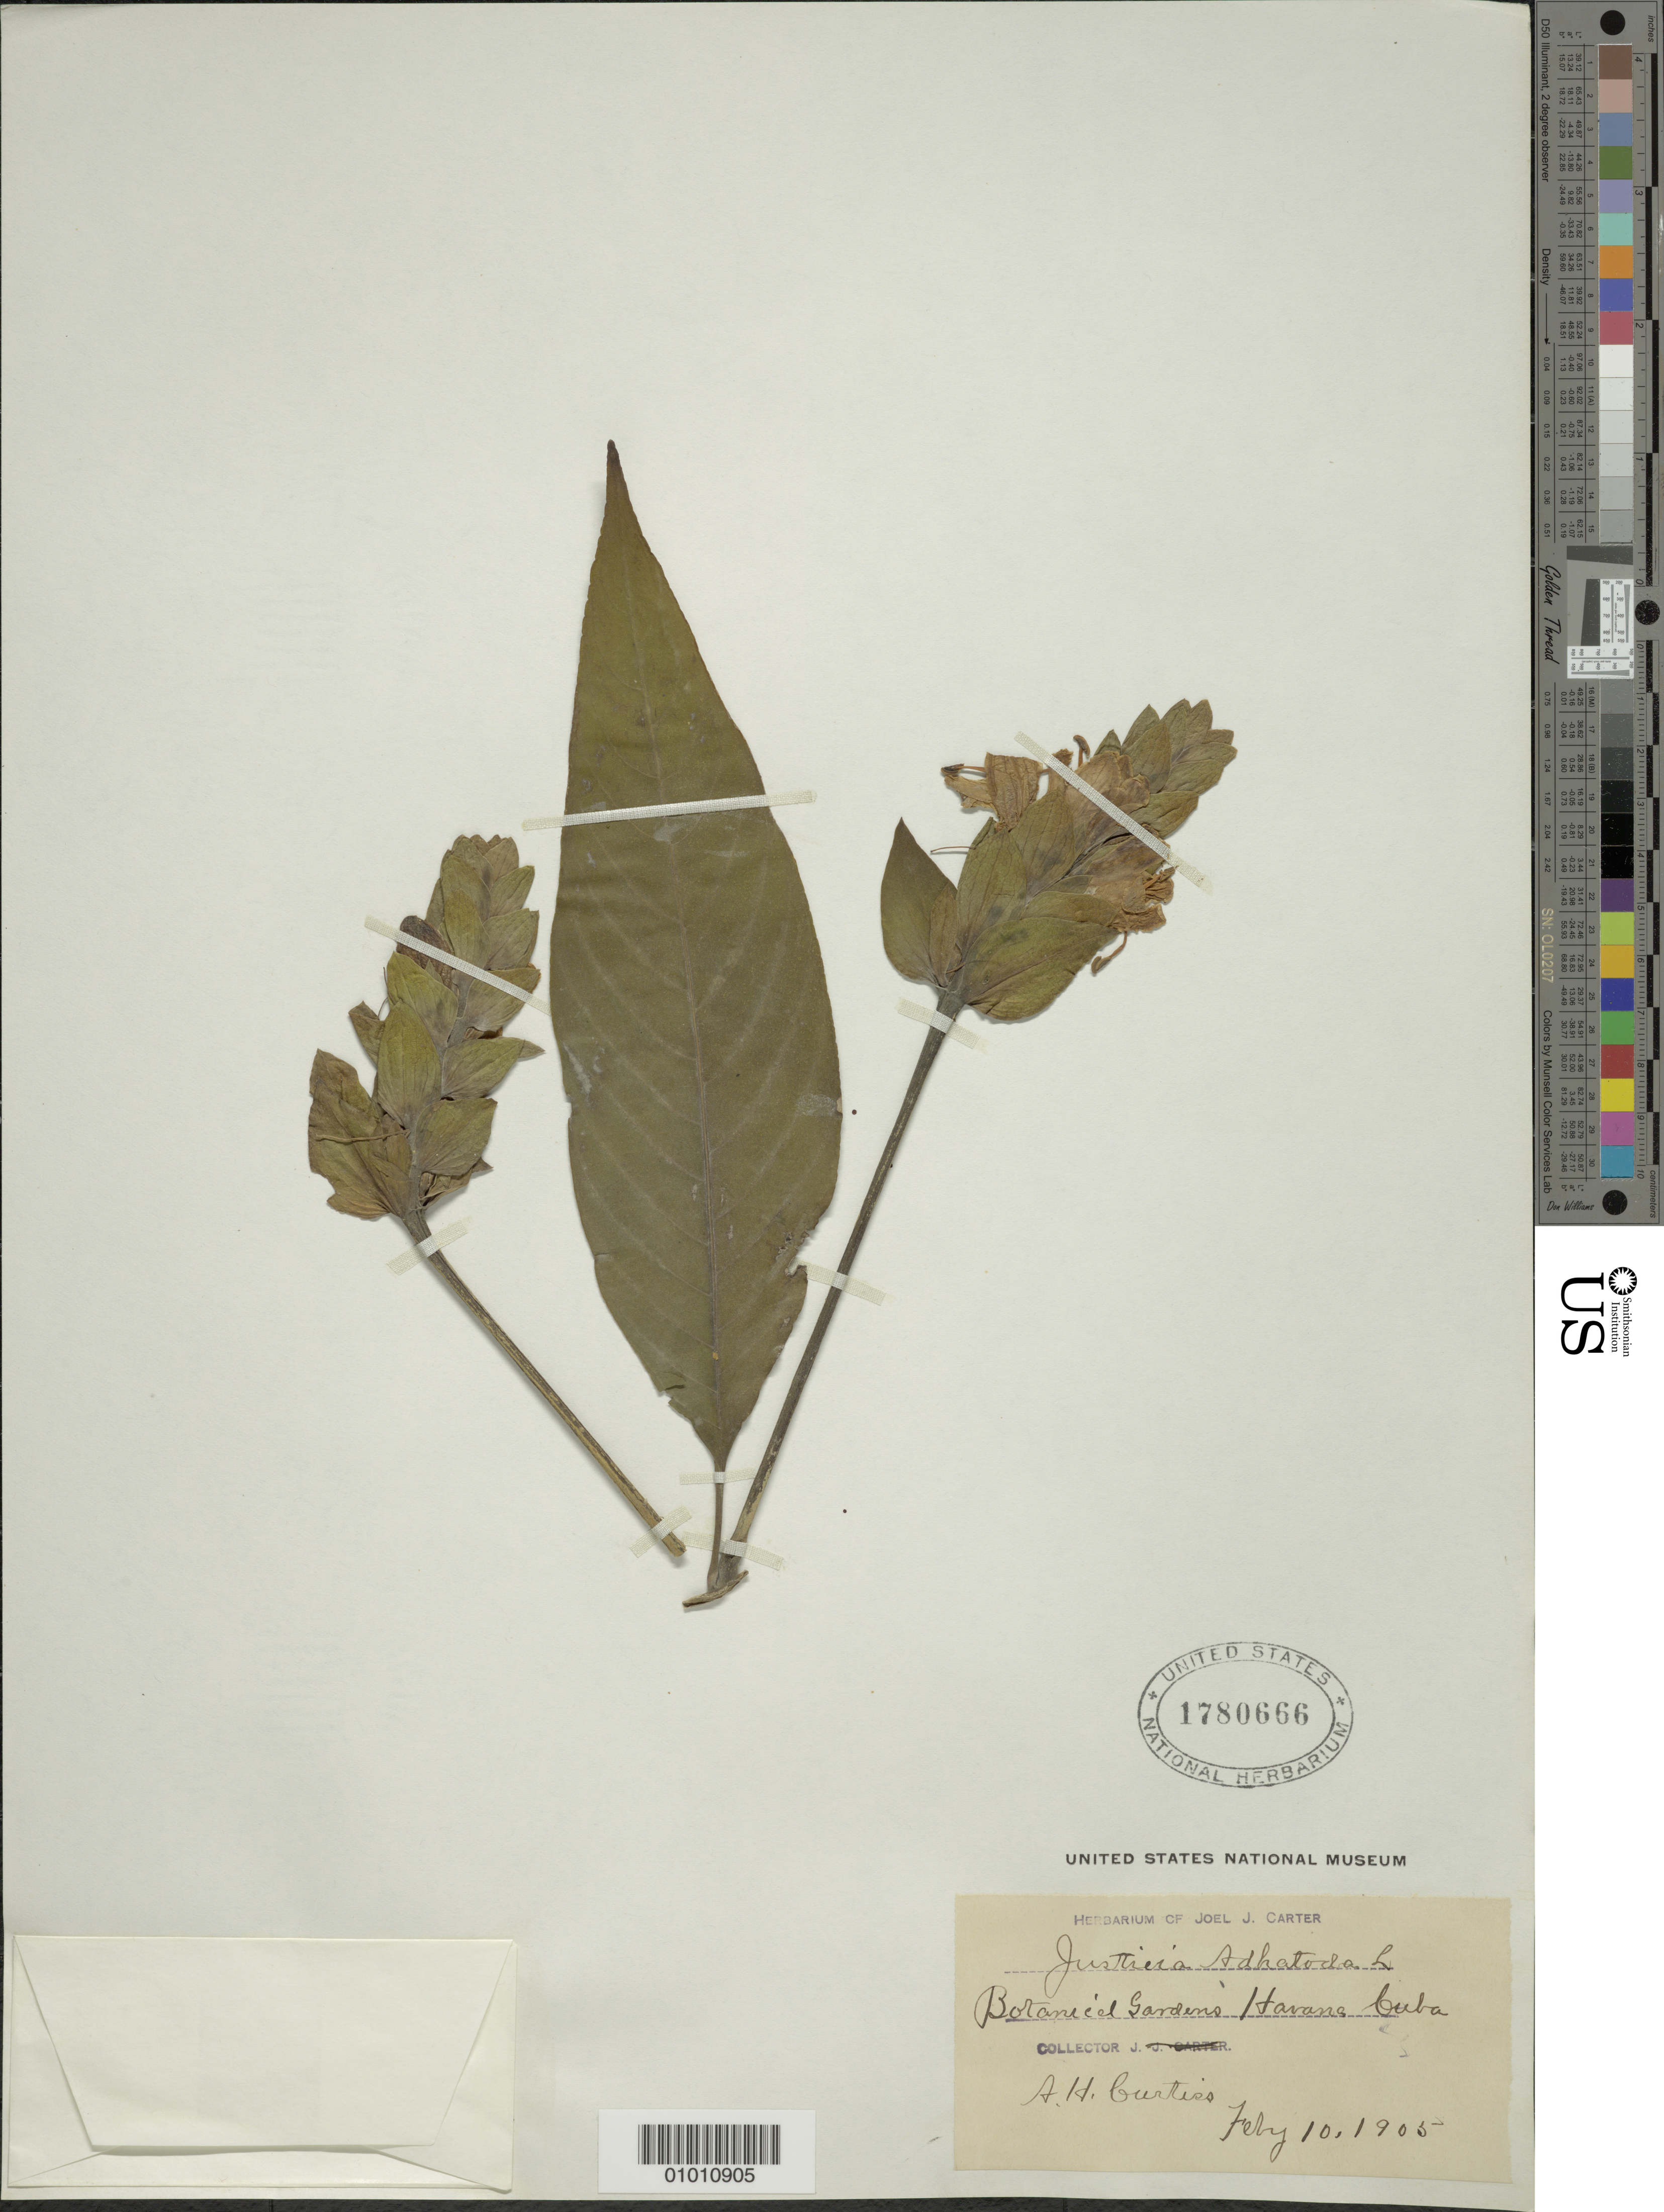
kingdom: Plantae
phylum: Tracheophyta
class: Magnoliopsida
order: Lamiales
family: Acanthaceae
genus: Justicia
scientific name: Justicia adhatoda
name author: L.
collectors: A. H. Curtiss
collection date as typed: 10 Feb 1905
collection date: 1905-02-10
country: Cuba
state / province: La Habana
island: Cuba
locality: Botanical Gardens, Havana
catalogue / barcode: US 1780666